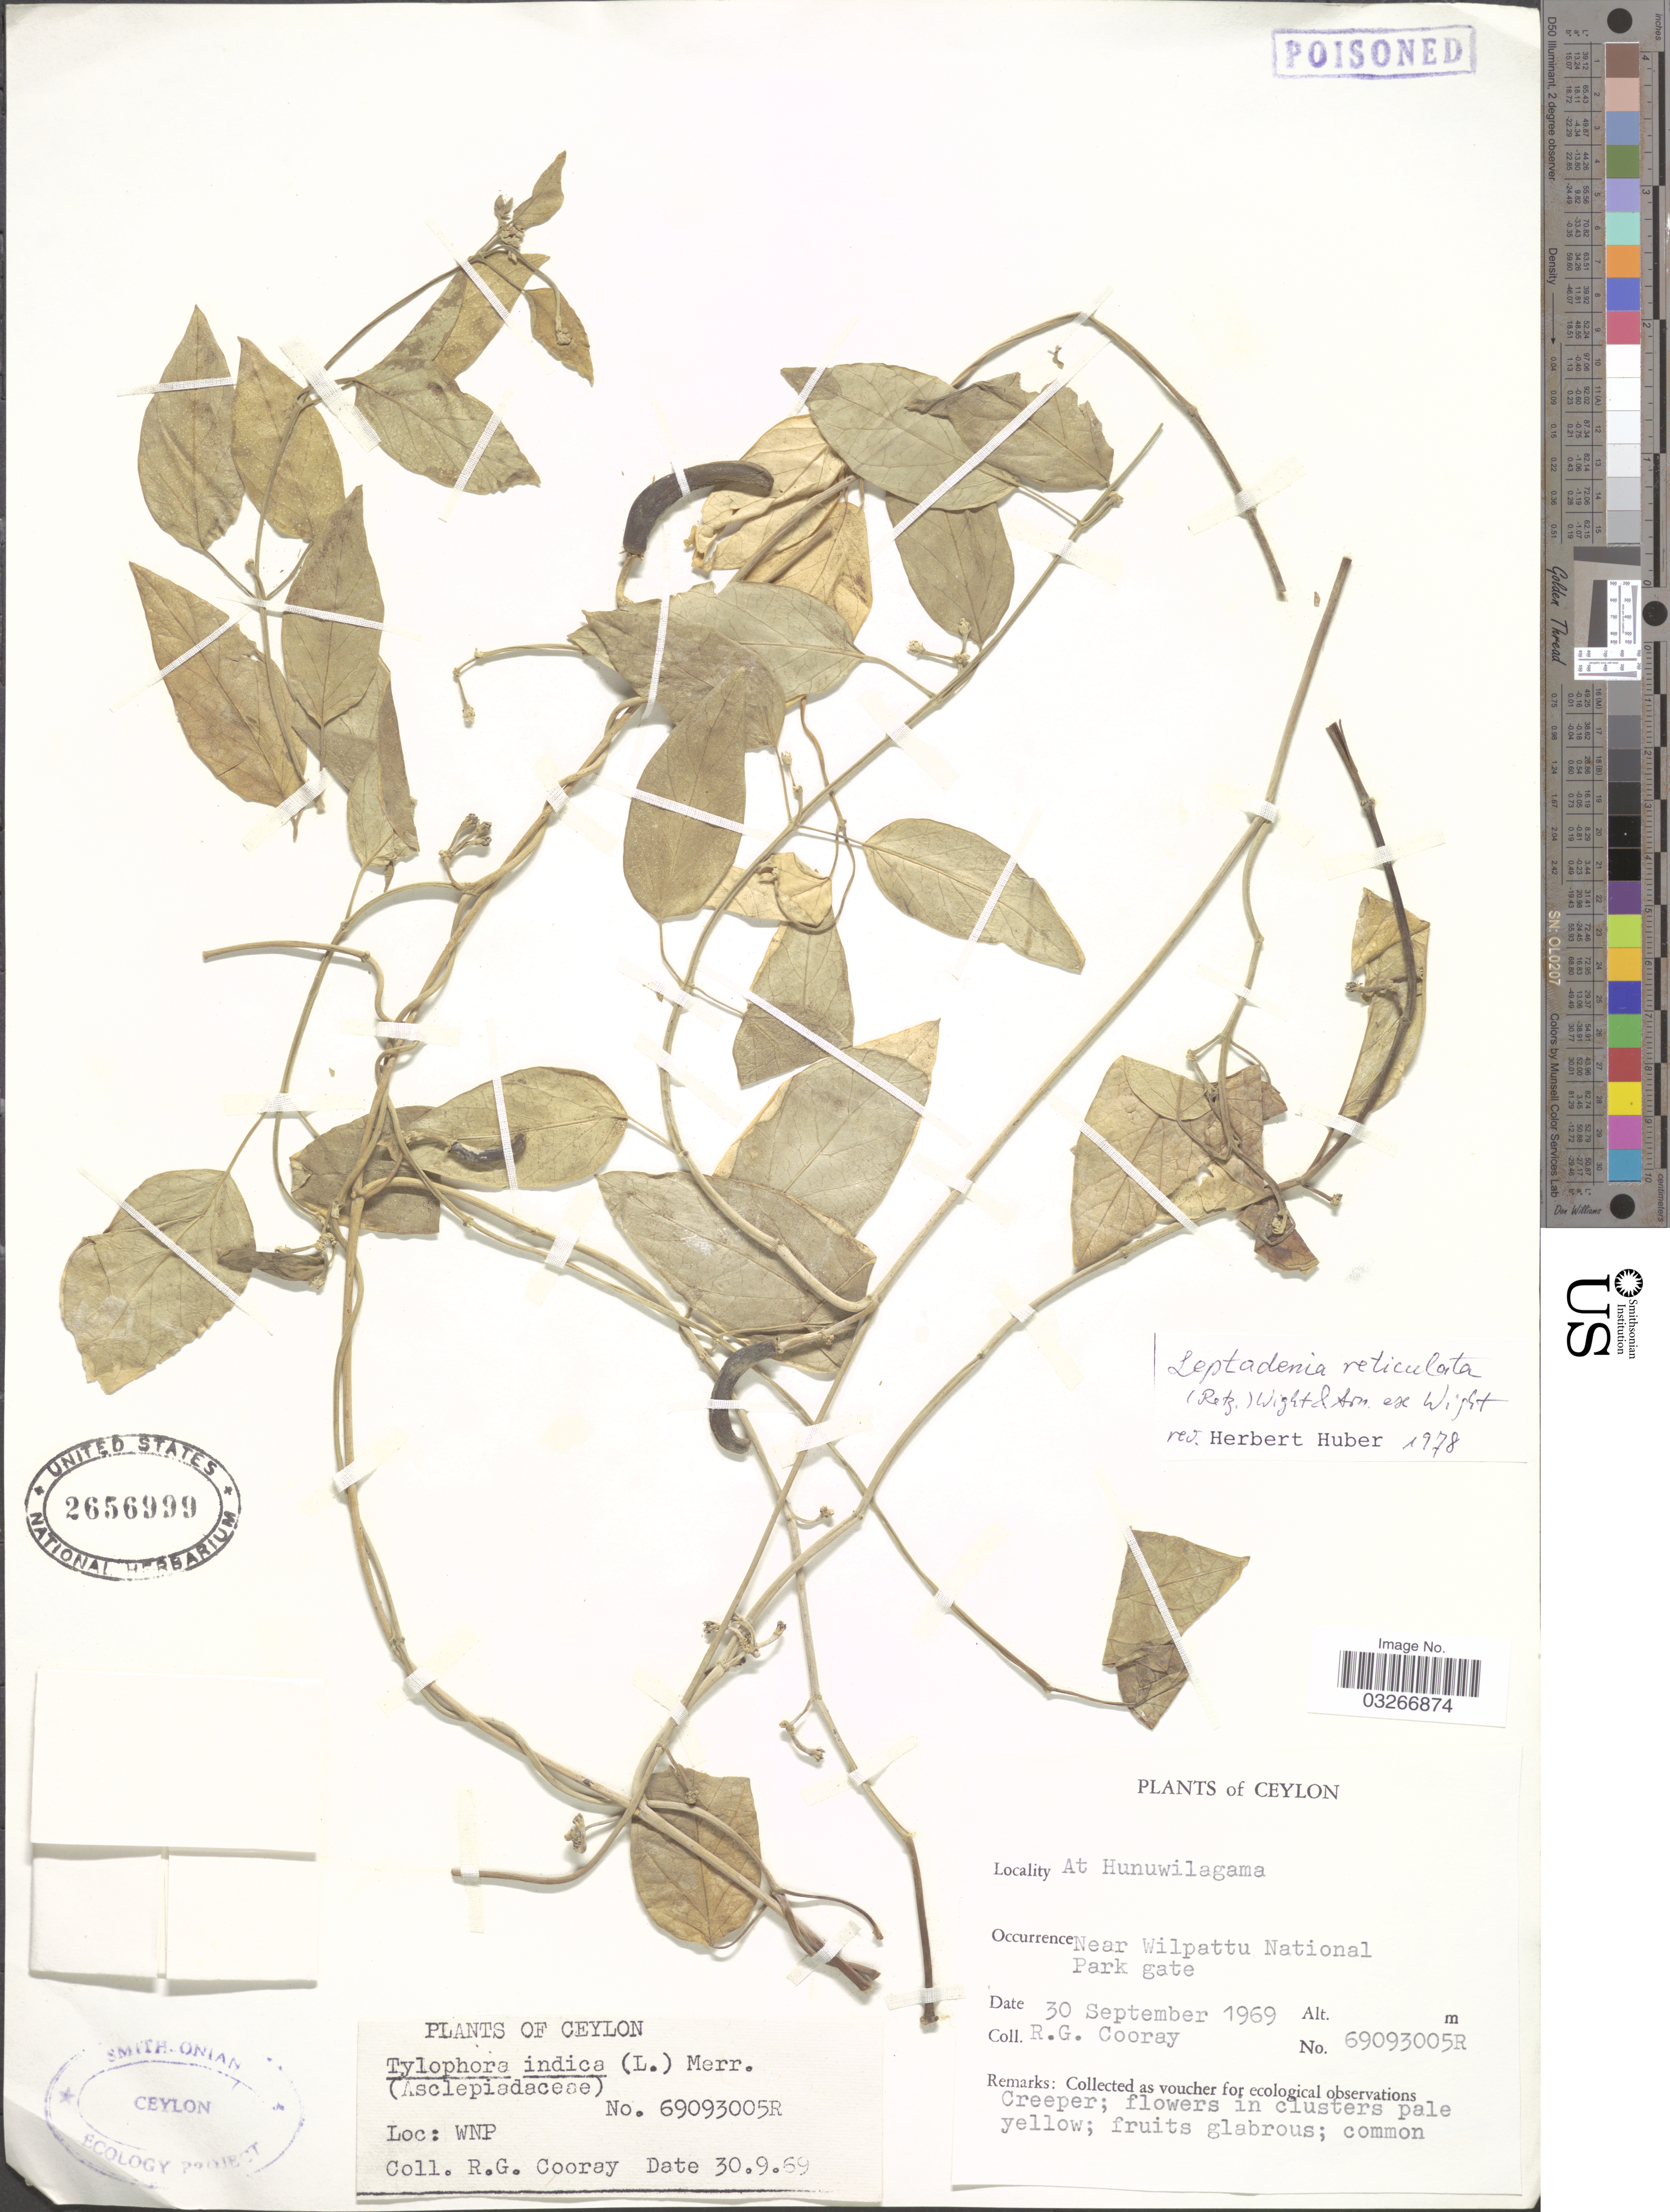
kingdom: Plantae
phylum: Tracheophyta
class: Magnoliopsida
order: Gentianales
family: Apocynaceae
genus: Leptadenia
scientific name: Leptadenia reticulata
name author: (Retz.) Wight & Arn.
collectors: R. Cooray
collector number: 69093005R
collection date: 1969-09-30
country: Sri Lanka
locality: Ceylon, Near Wilpattu National Park gate.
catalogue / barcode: US 2656999